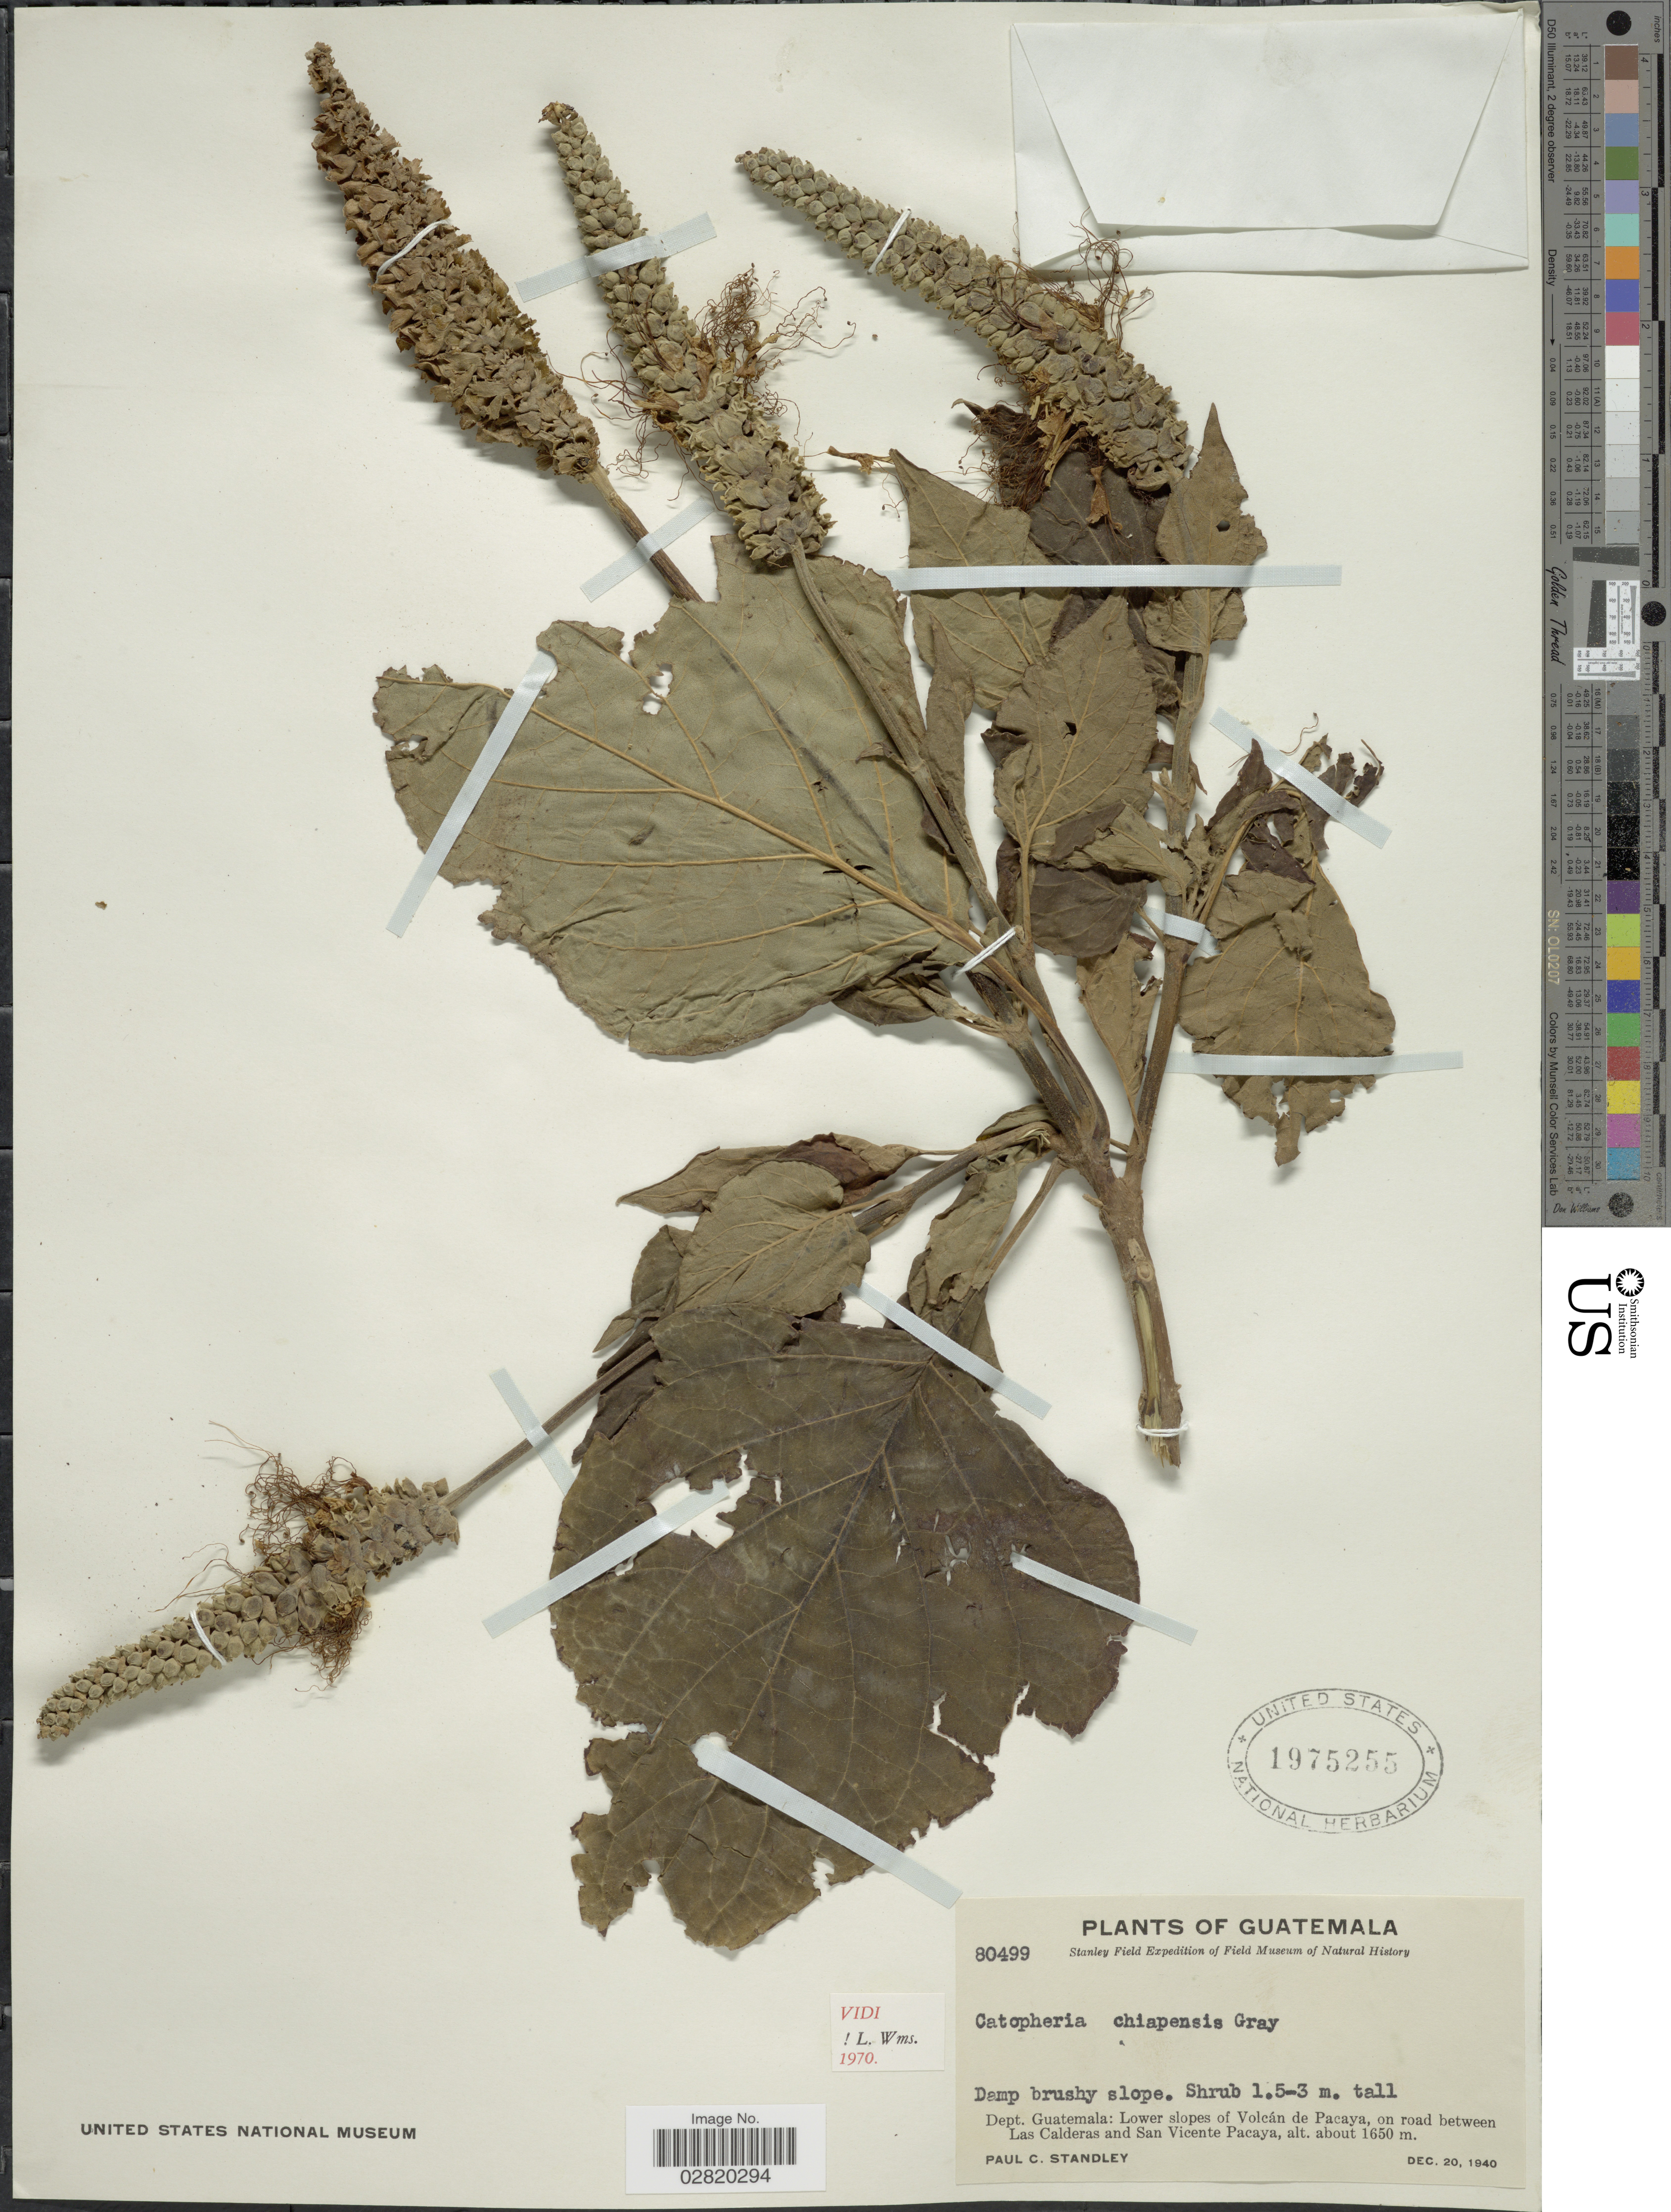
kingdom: Plantae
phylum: Tracheophyta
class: Magnoliopsida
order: Lamiales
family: Lamiaceae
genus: Catoferia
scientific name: Catoferia chiapensis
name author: A. Gray ex Benth.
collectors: P. C. Standley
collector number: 80499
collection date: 1940-12-20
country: Guatemala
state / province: Guatemala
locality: Dept. Guatemala: Lower slopes of Volcán de Pacaya, on road between Las Calderas and San Vicente Pacaya.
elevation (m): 1650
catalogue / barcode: US 1975255